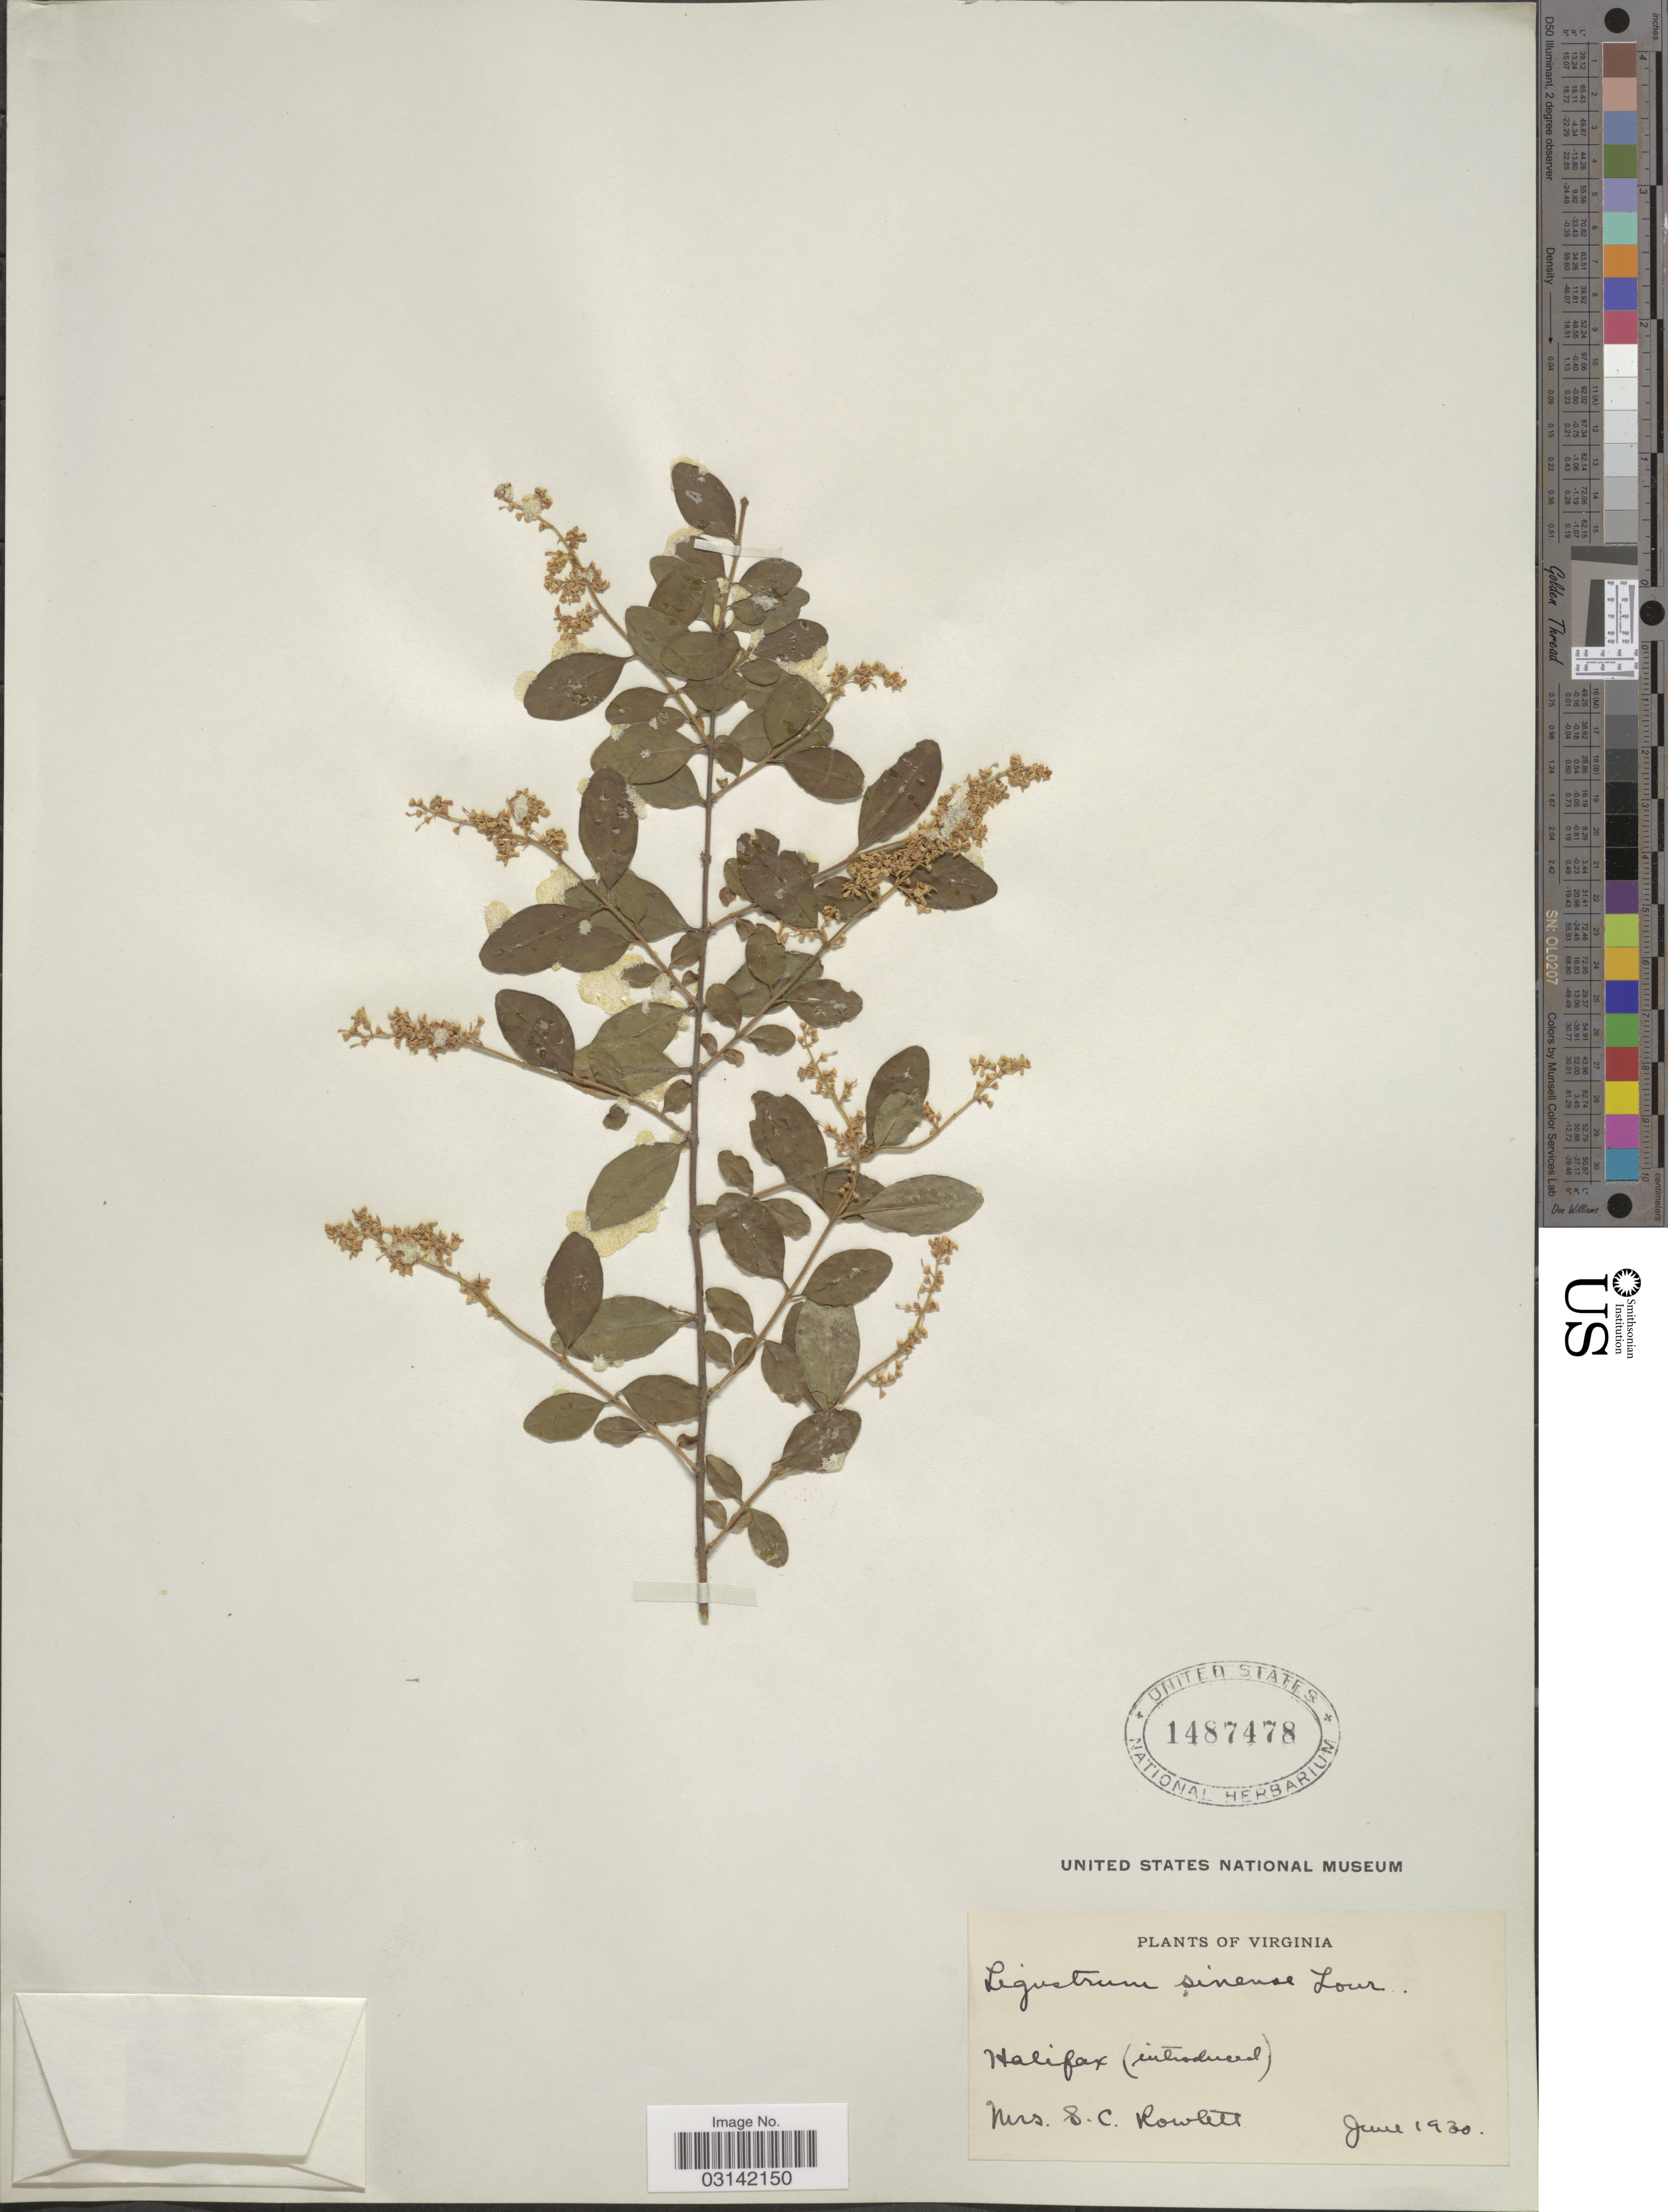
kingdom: Plantae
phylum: Tracheophyta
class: Magnoliopsida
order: Lamiales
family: Oleaceae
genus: Ligustrum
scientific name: Ligustrum sinense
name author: Lour.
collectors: S. Rowlett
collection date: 1930-06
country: United States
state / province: Virginia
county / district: Halifax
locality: Halifax (introduced).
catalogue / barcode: US 1487478